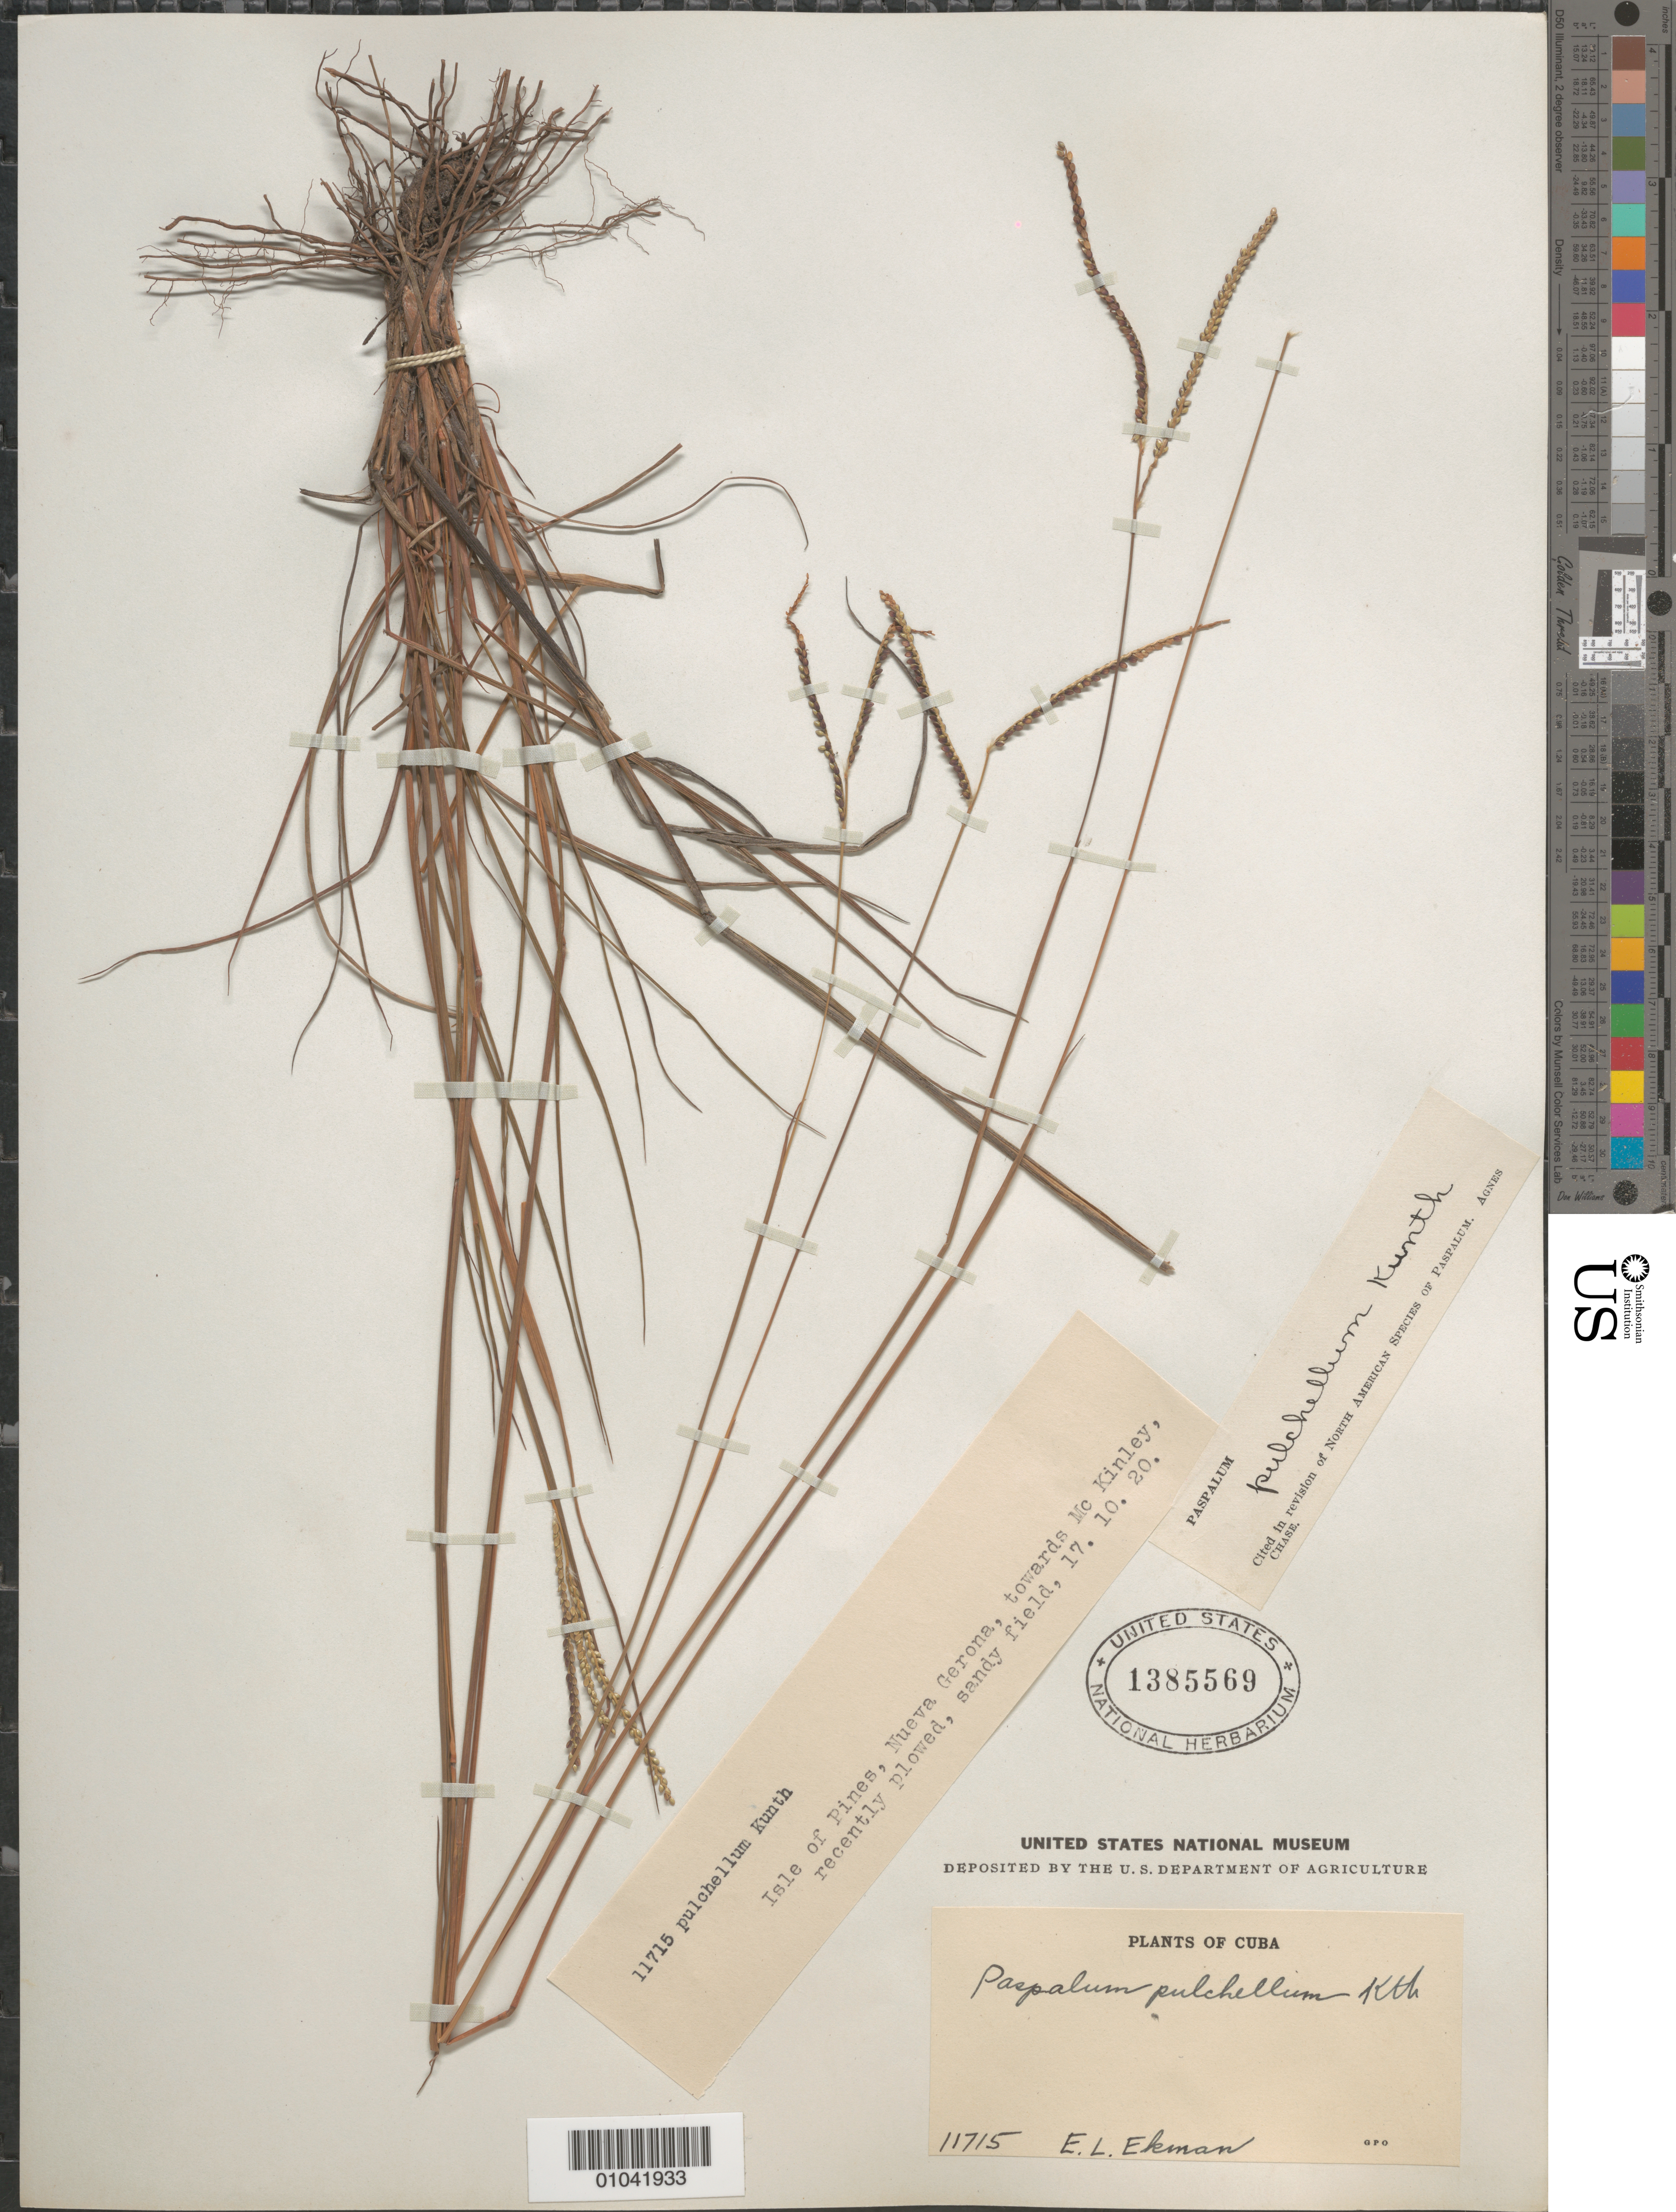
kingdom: Plantae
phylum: Tracheophyta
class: Liliopsida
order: Poales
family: Poaceae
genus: Paspalum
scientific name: Paspalum pulchellum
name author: Kunth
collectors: E. L. Ekman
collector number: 11715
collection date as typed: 17 Oct 1920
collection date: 1920-10-17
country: Cuba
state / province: Isla de la Juventud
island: Isla de la Juventud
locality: Nueva Gerona, towards McKinley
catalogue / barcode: US 1385569